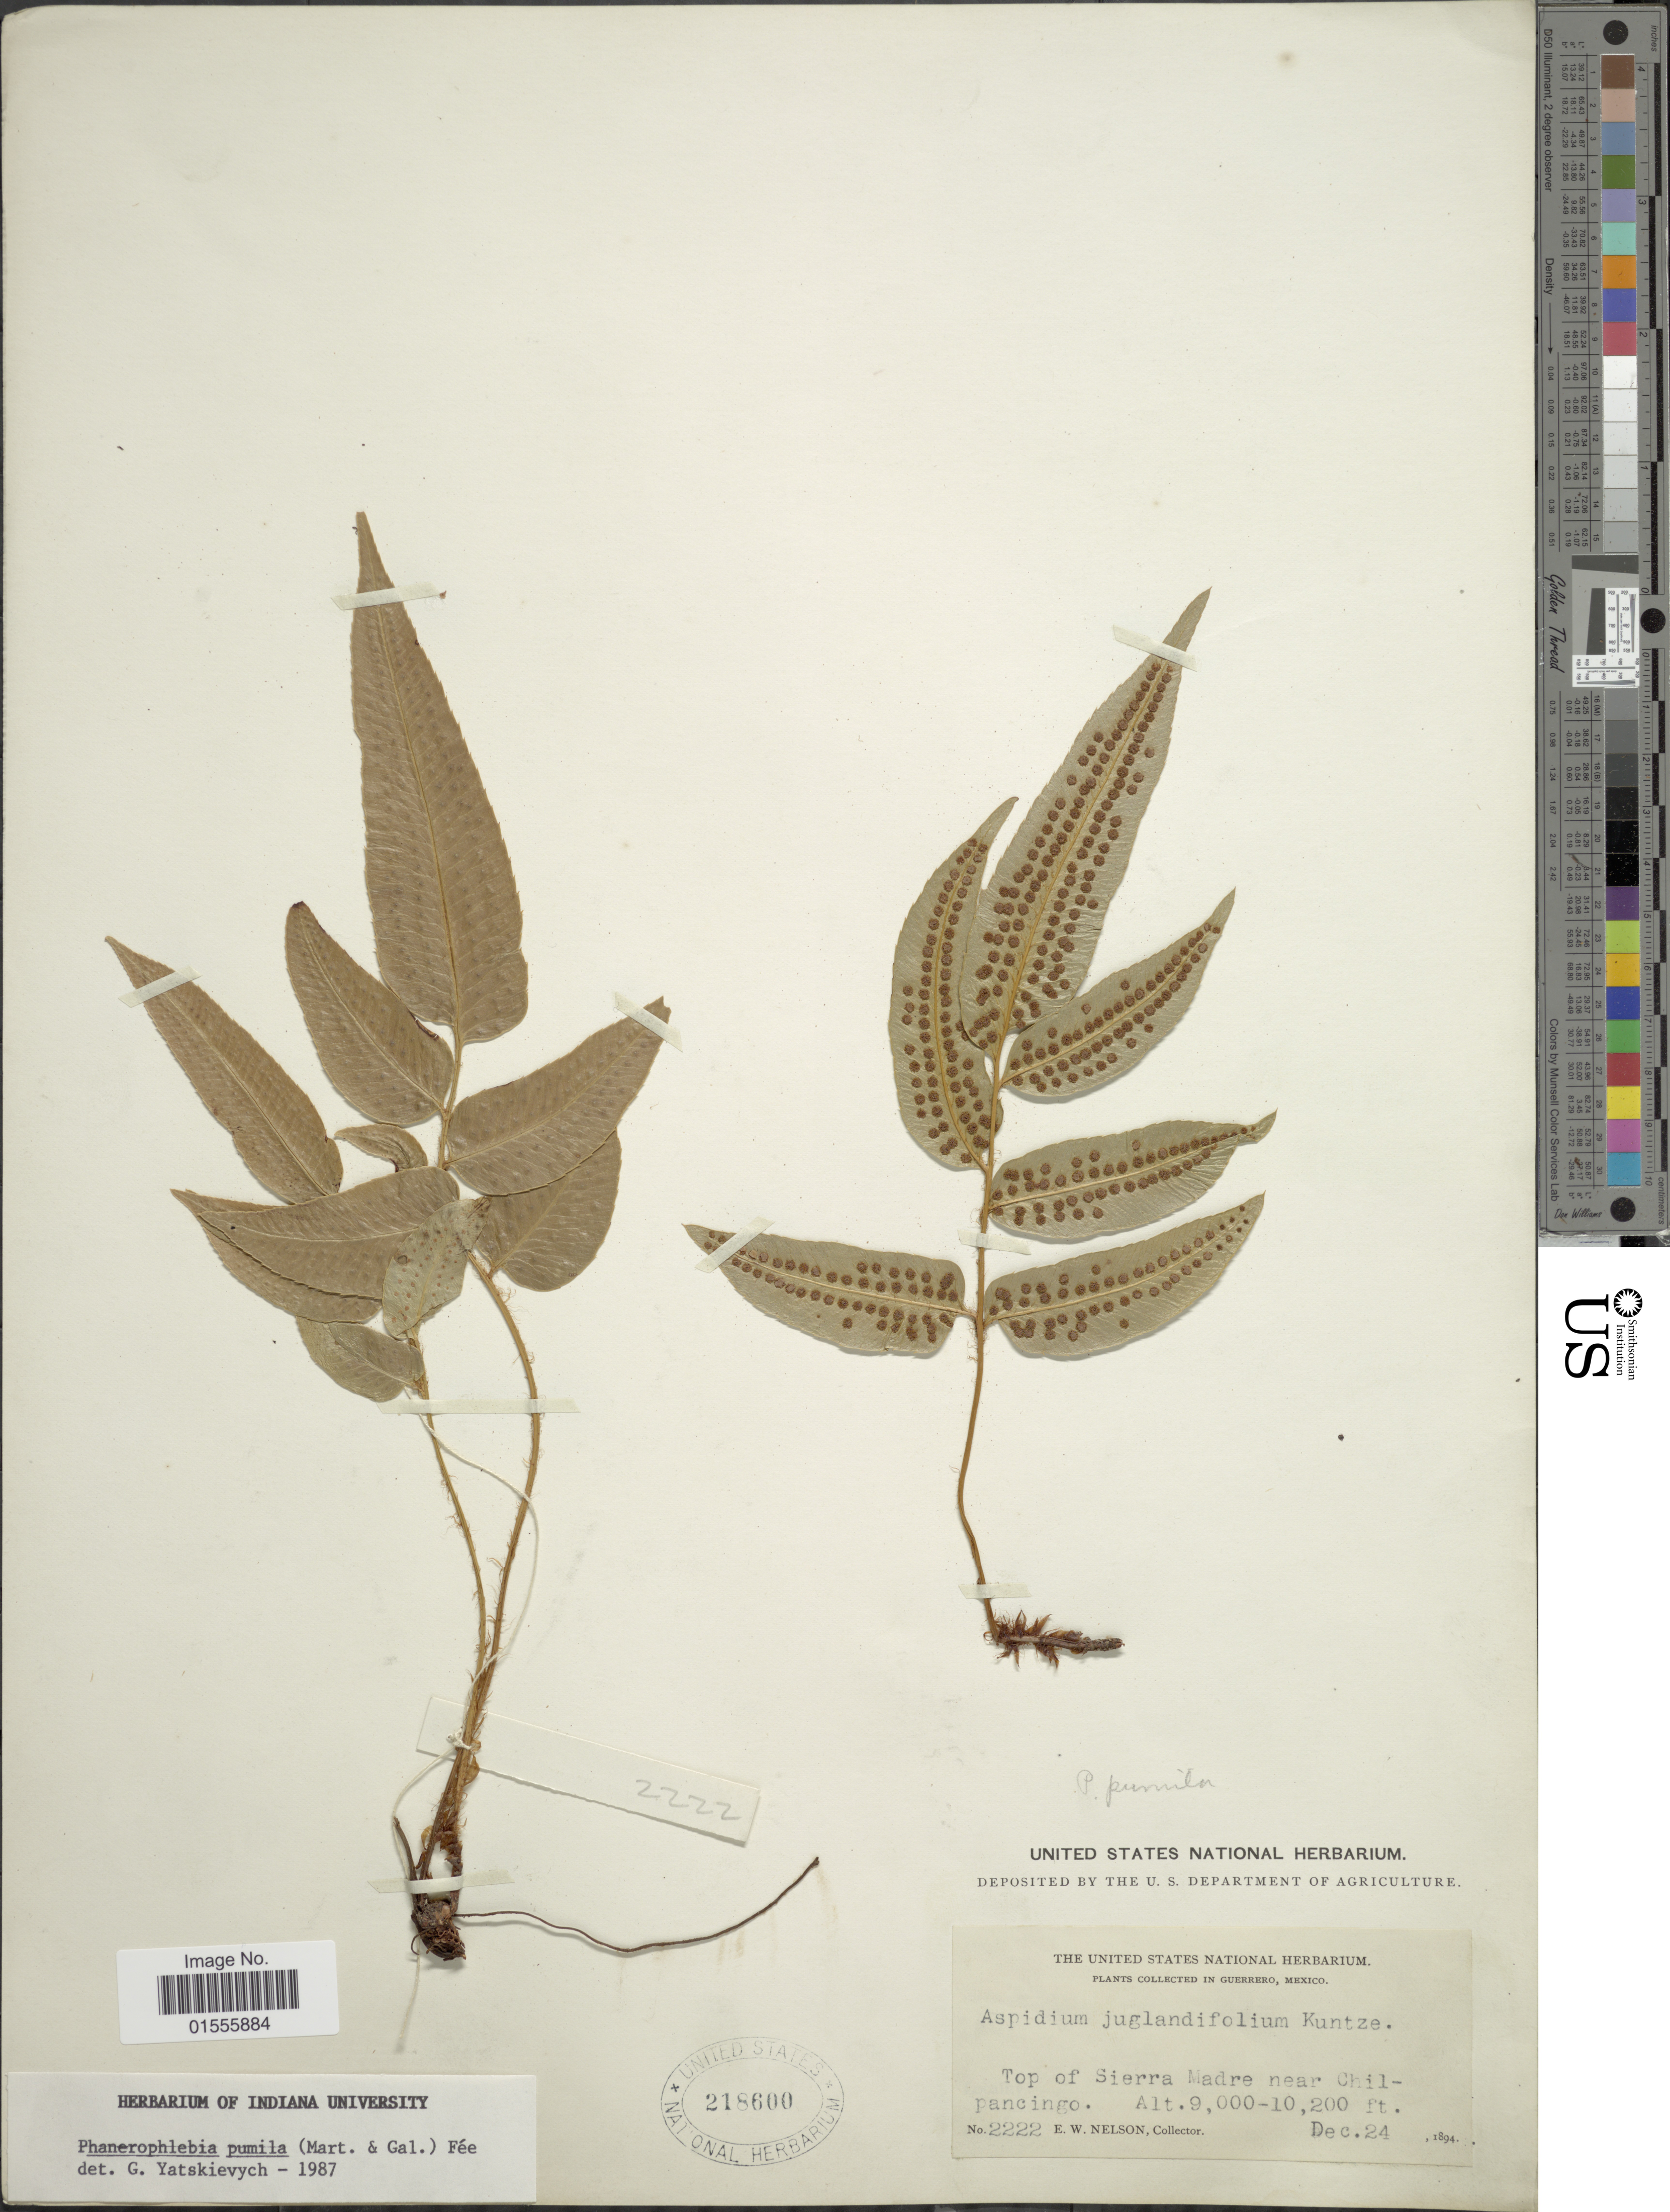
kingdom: Plantae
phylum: Tracheophyta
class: Polypodiopsida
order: Polypodiales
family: Dryopteridaceae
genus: Phanerophlebia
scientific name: Phanerophlebia pumila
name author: (Mart. & Galeotti) Fée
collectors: E. W. Nelson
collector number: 2222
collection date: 1894-12-24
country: Mexico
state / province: Guerrero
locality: Top of Sierra Madre near Chilpancingo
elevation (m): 2743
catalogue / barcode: US 218600